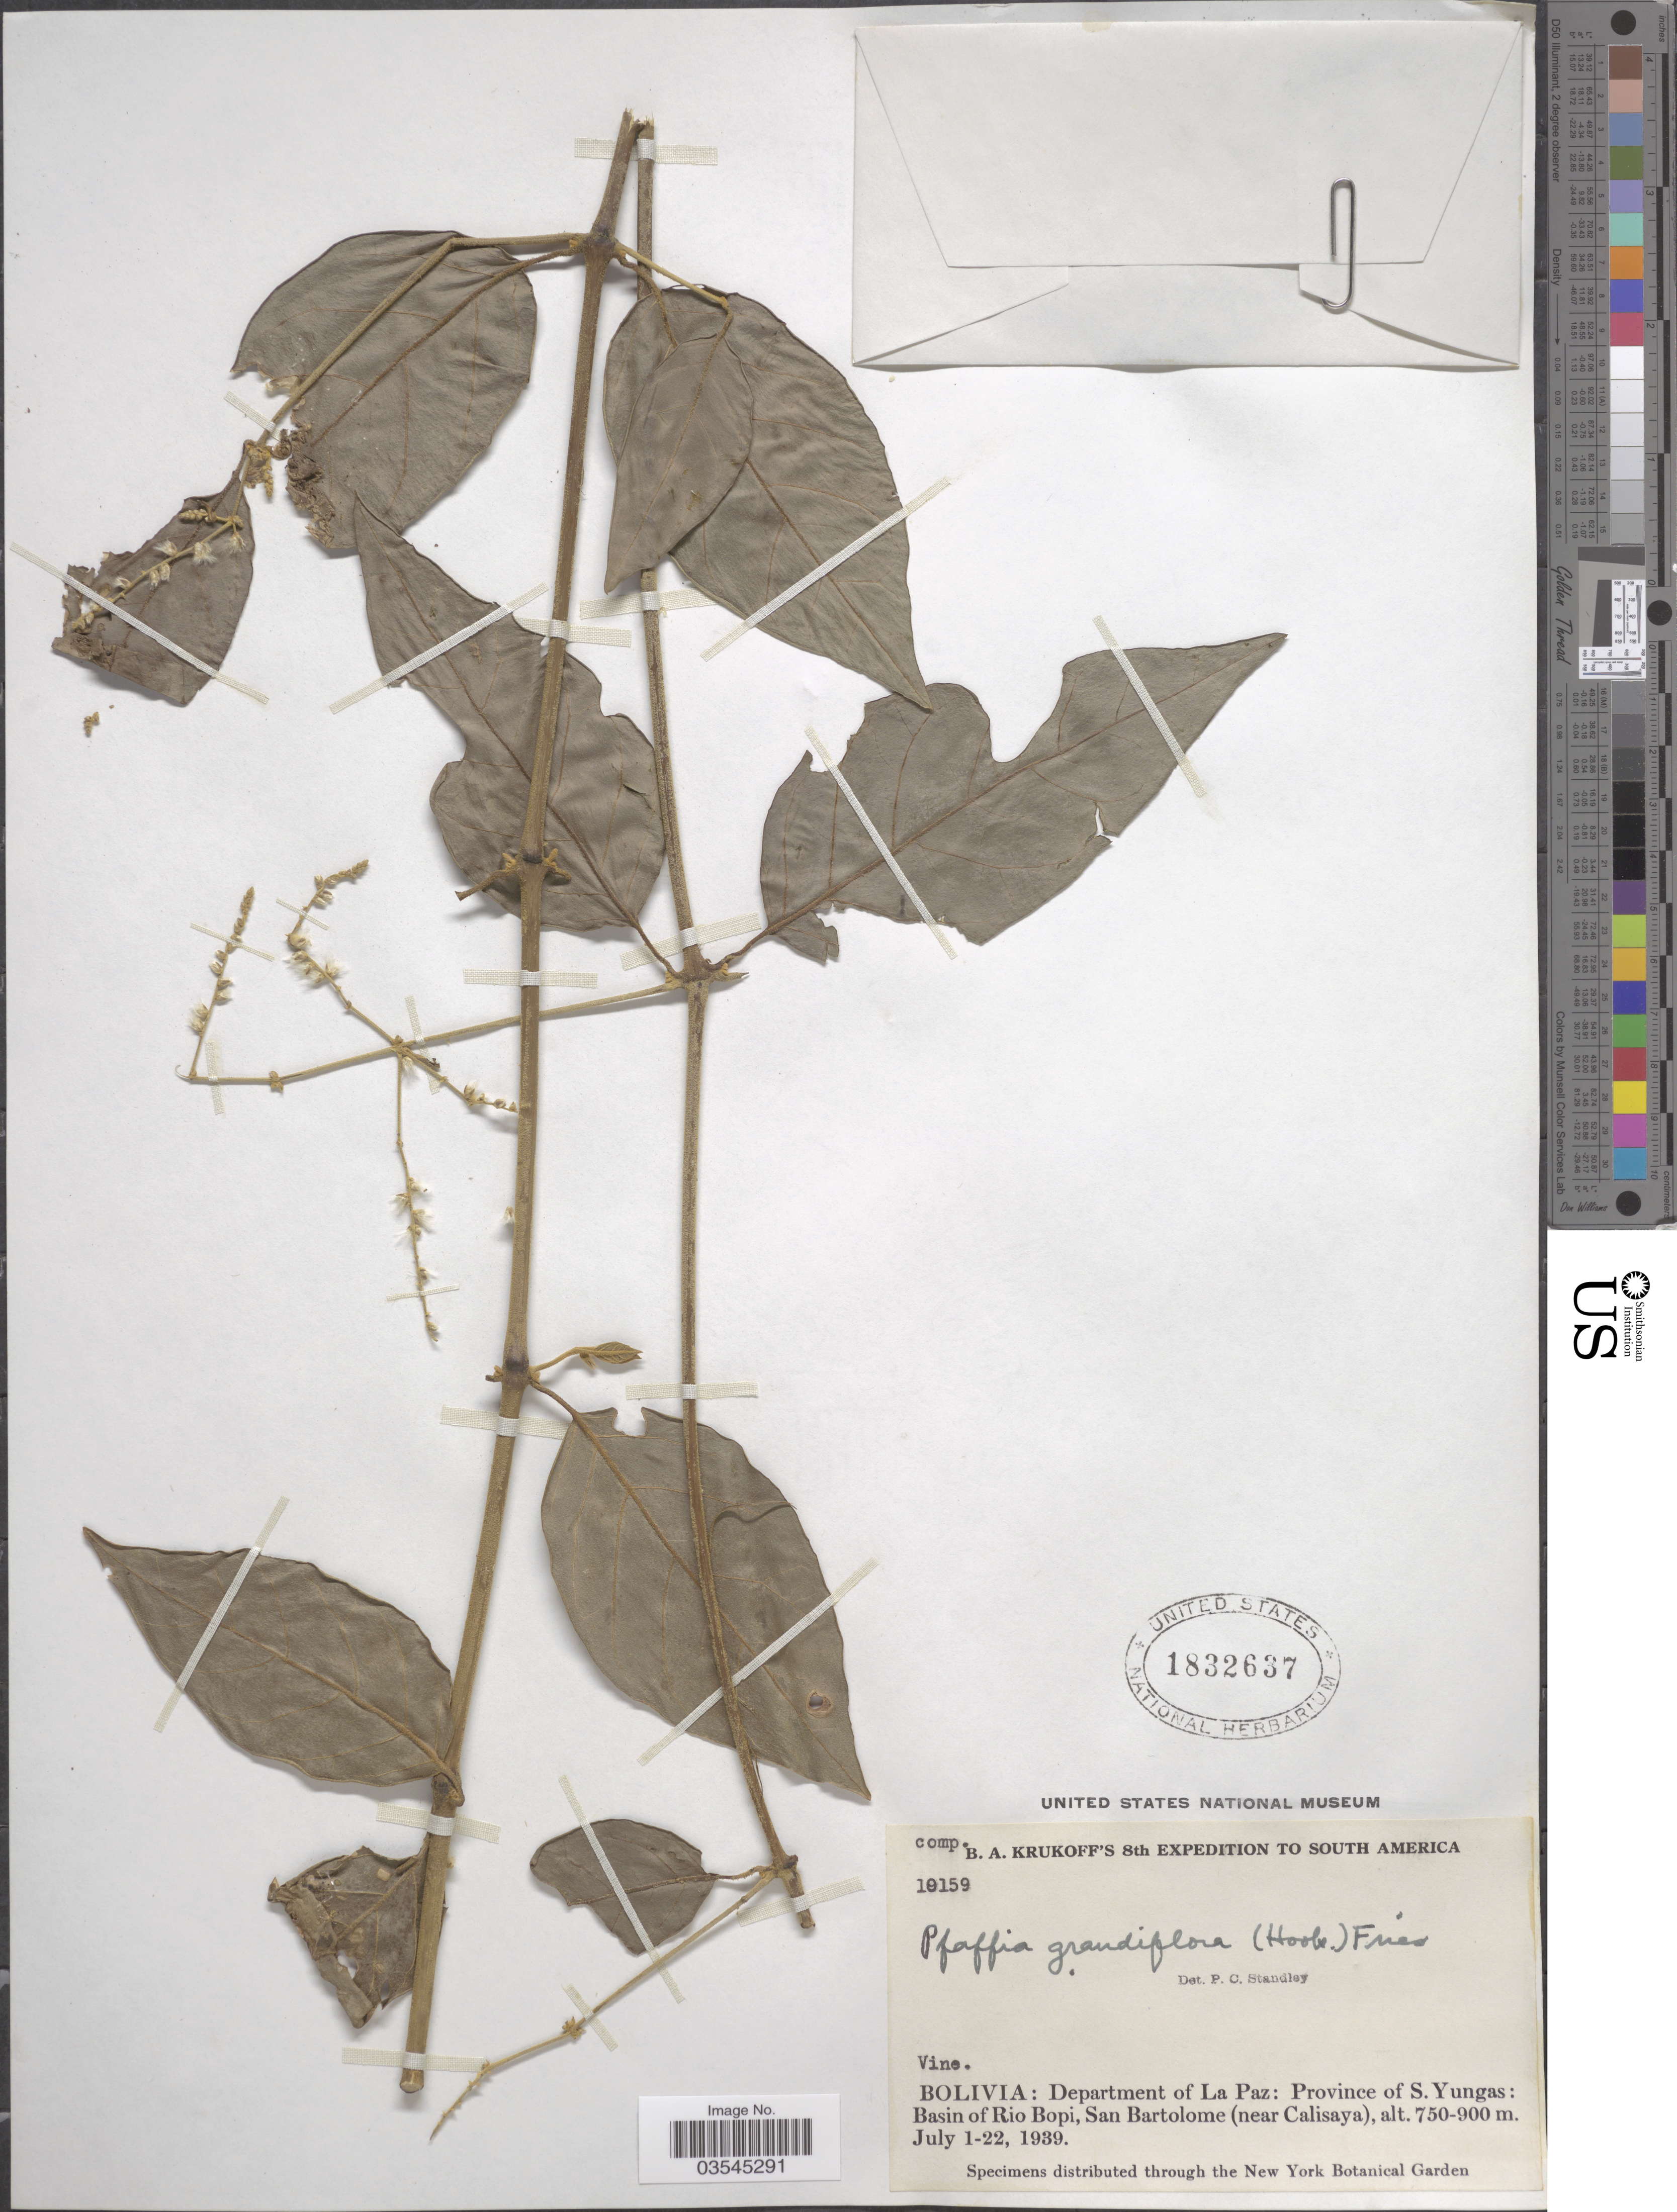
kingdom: Plantae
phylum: Tracheophyta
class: Magnoliopsida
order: Caryophyllales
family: Amaranthaceae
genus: Pfaffia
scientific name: Pfaffia grandiflora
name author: (Hook.) R.E. Fr.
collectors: B. A. Krukoff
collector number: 10159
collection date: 1939-07-01/1939-07-22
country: Bolivia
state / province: La Paz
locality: Department of La Paz: Province of S. Yungas: Basin of Rio Bopi, San Bartolome (near Calisaya).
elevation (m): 750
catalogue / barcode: US 1832637